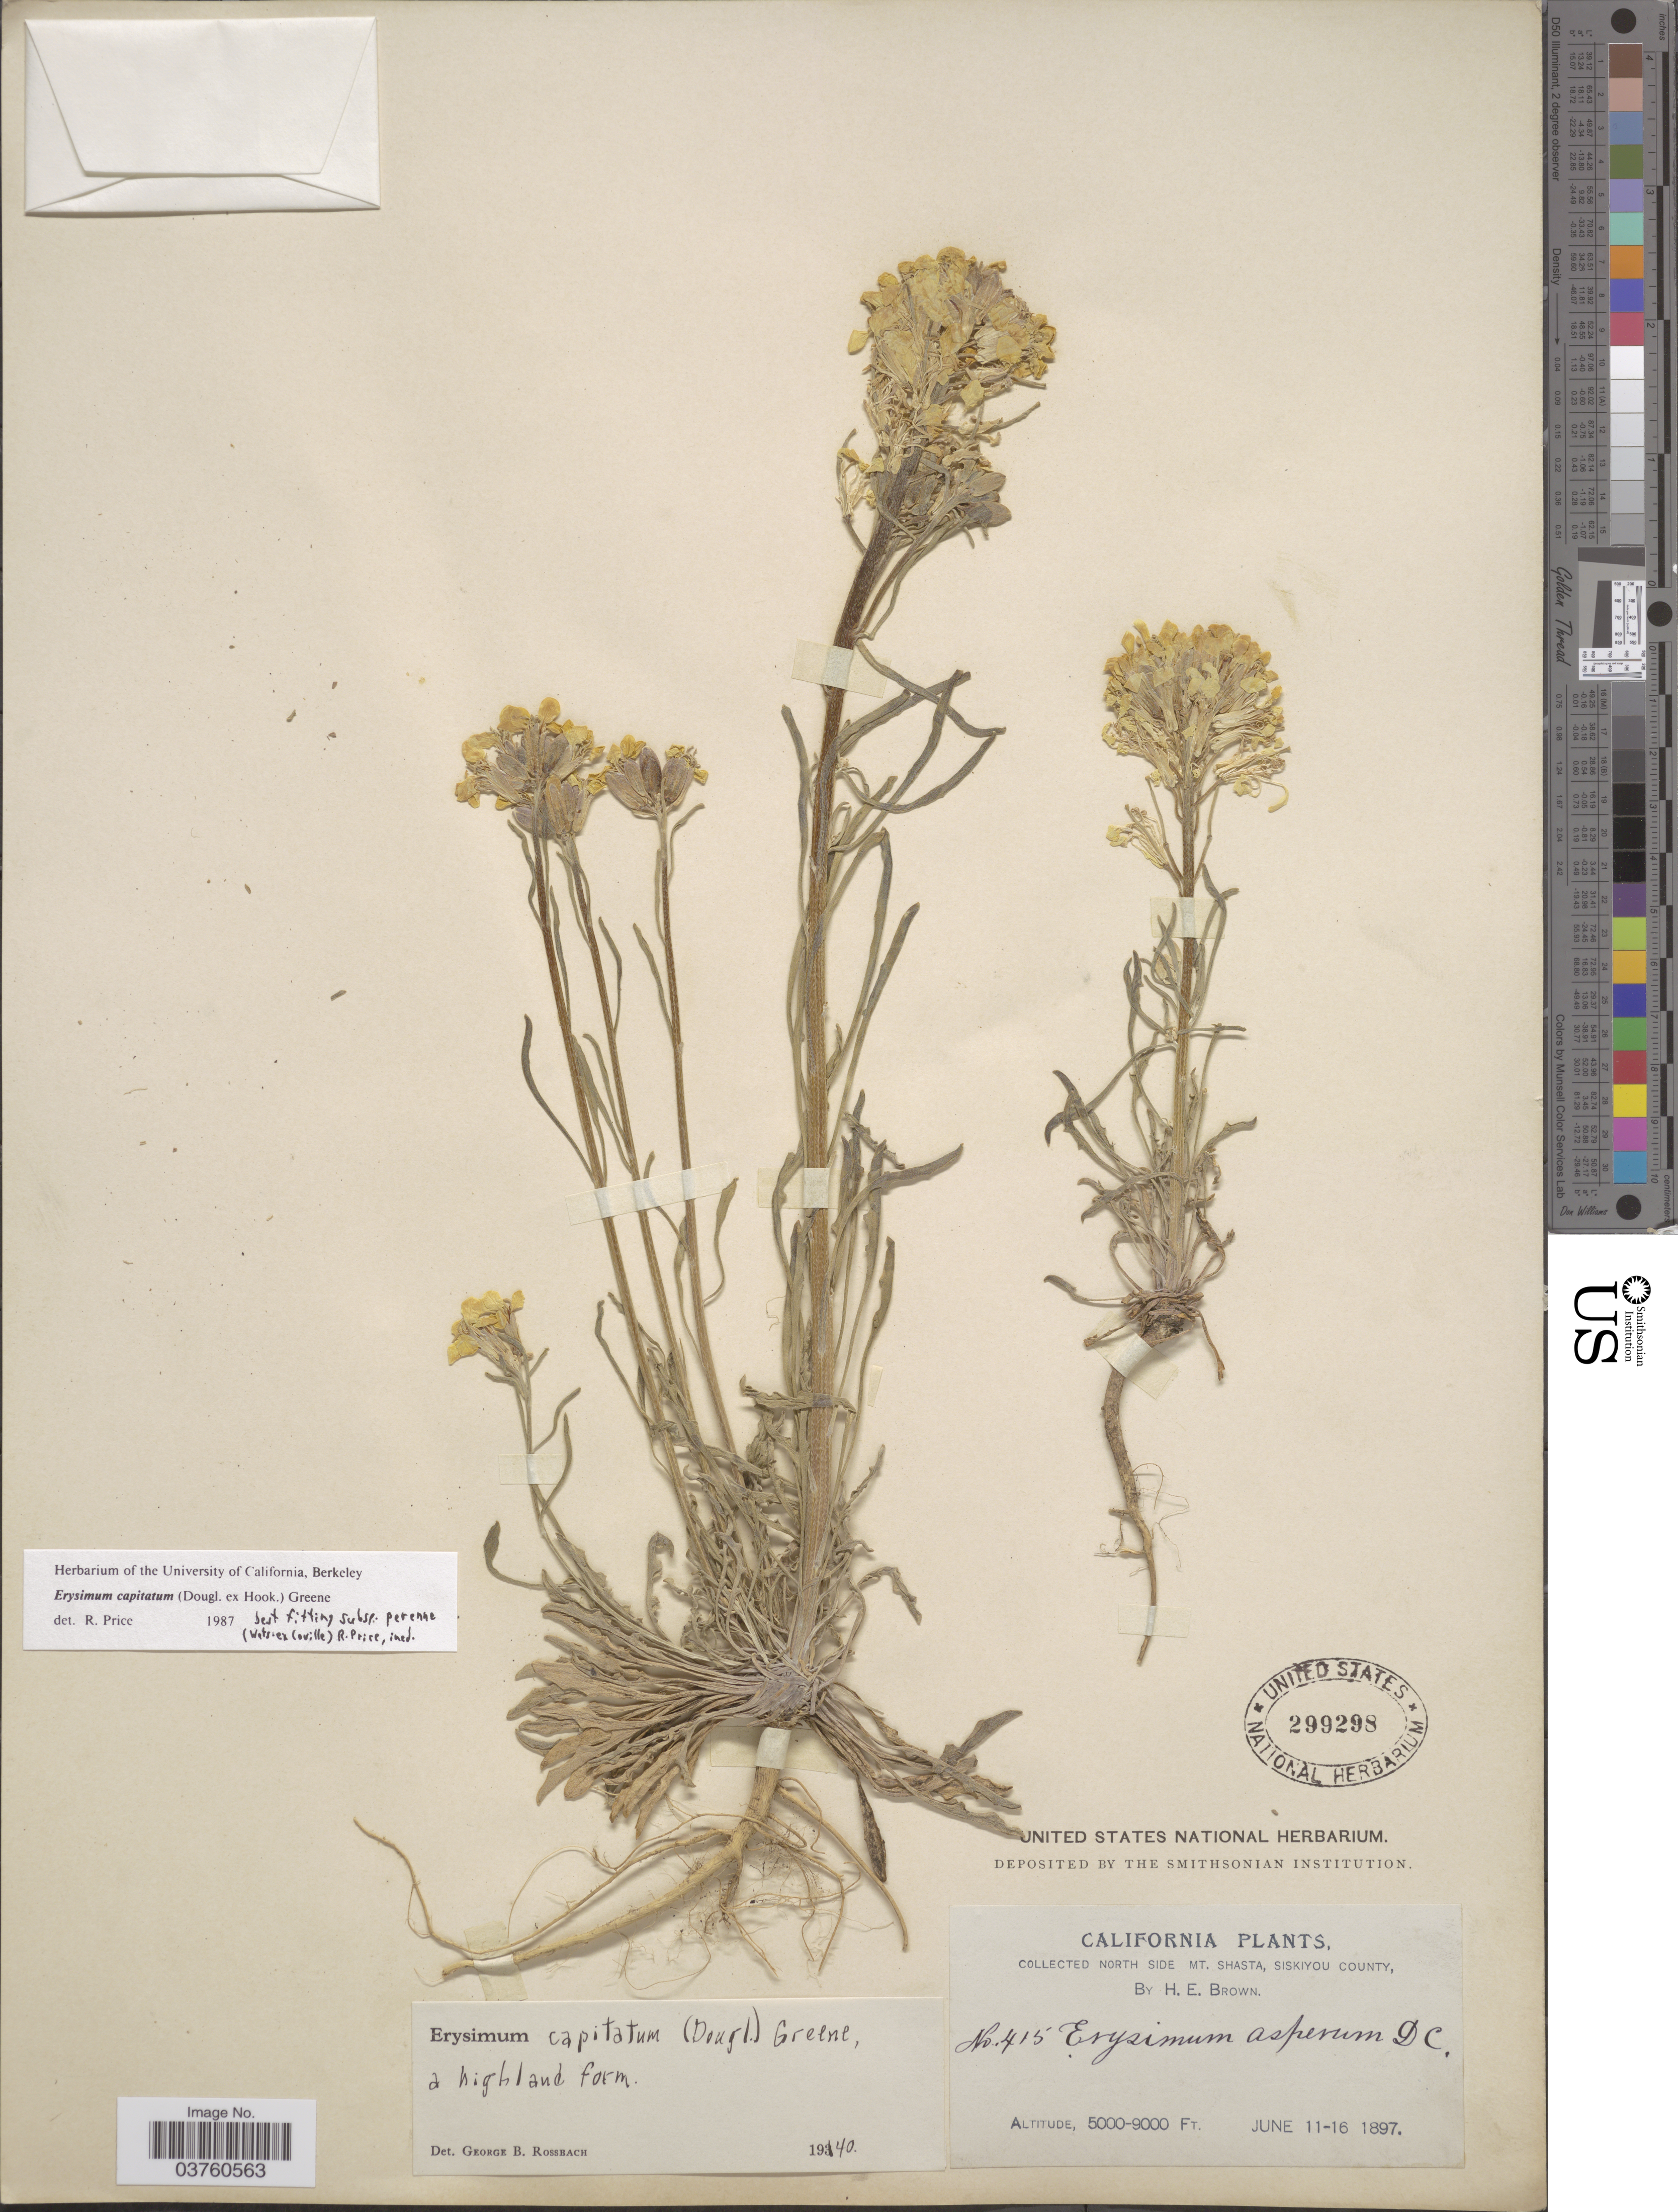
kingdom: Plantae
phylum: Tracheophyta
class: Magnoliopsida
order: Brassicales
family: Brassicaceae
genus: Erysimum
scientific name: Erysimum capitatum subsp. capitatum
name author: (Douglas ex Hook.) Greene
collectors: H. E. Brown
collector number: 415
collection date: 1897-06-11/1897-06-16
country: United States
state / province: California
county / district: Siskiyou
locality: North side Mt. Shasta, Siskiyou County.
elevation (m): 1524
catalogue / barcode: US 299298